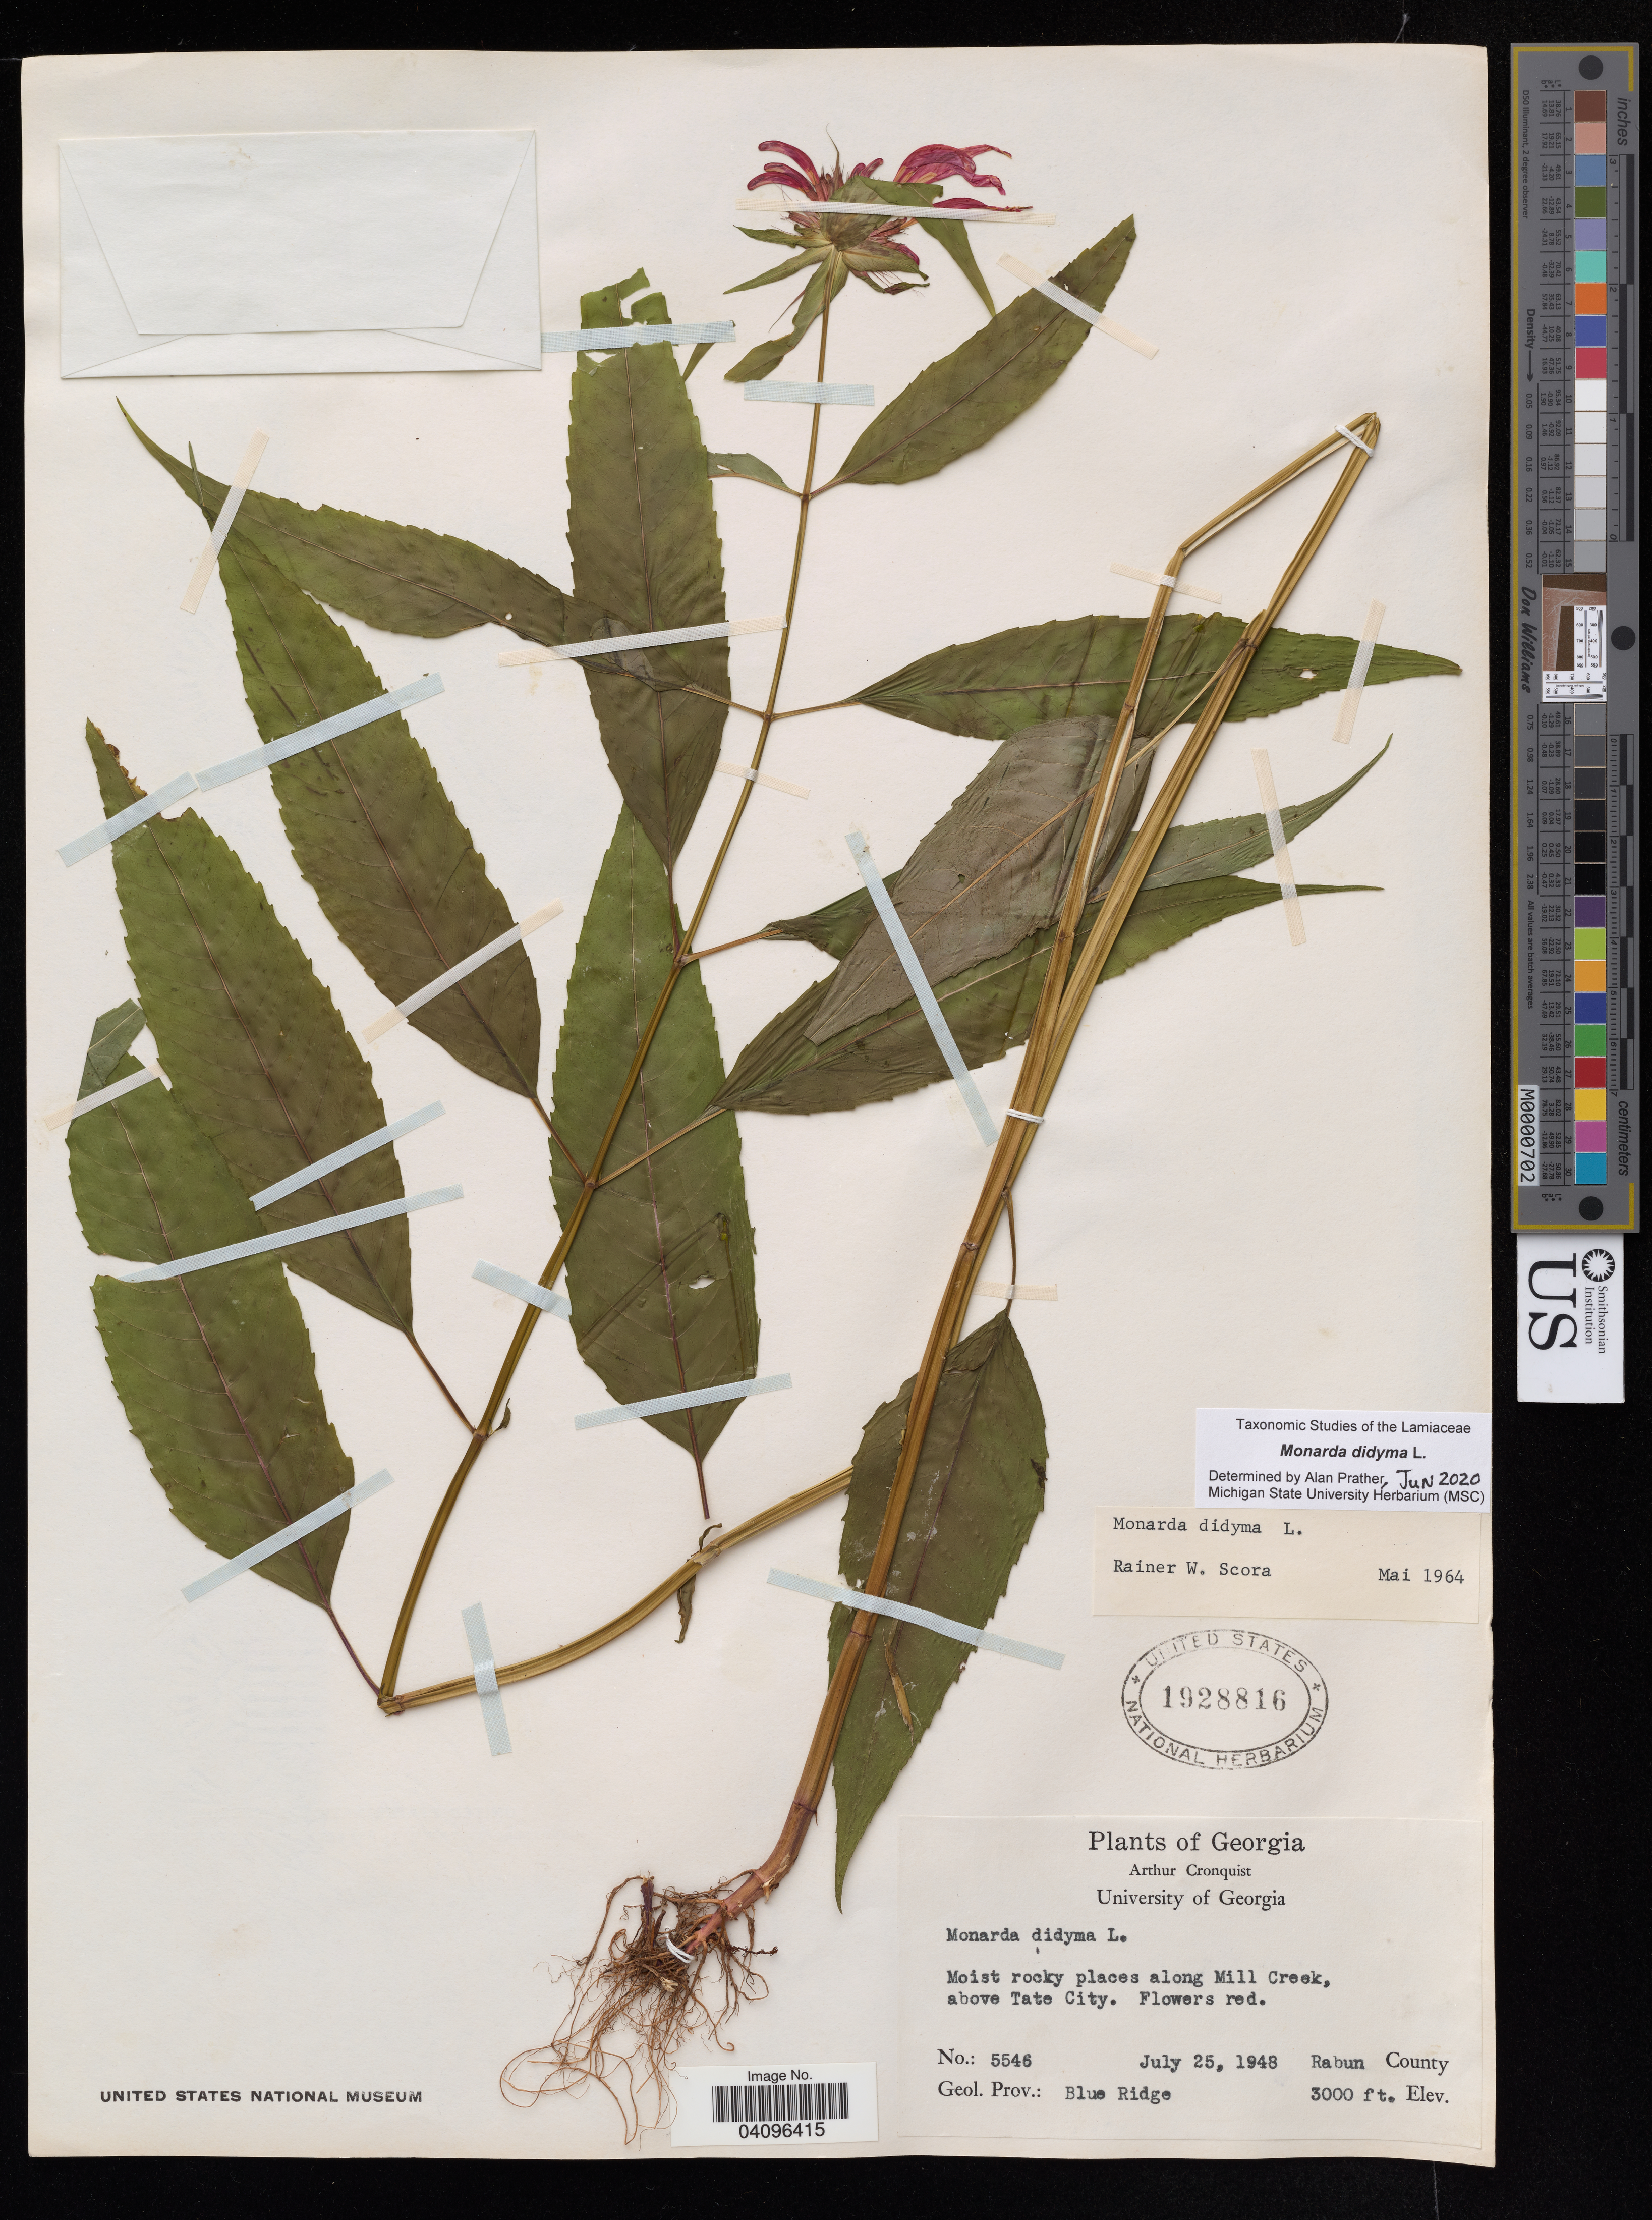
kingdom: Plantae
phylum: Tracheophyta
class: Magnoliopsida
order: Lamiales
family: Lamiaceae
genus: Monarda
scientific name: Monarda didyma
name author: L.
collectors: A. Cronquist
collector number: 5546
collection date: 1948-07-25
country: United States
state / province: Georgia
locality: Rabun County. Blue Ridge.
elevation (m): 914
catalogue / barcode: US 1928816